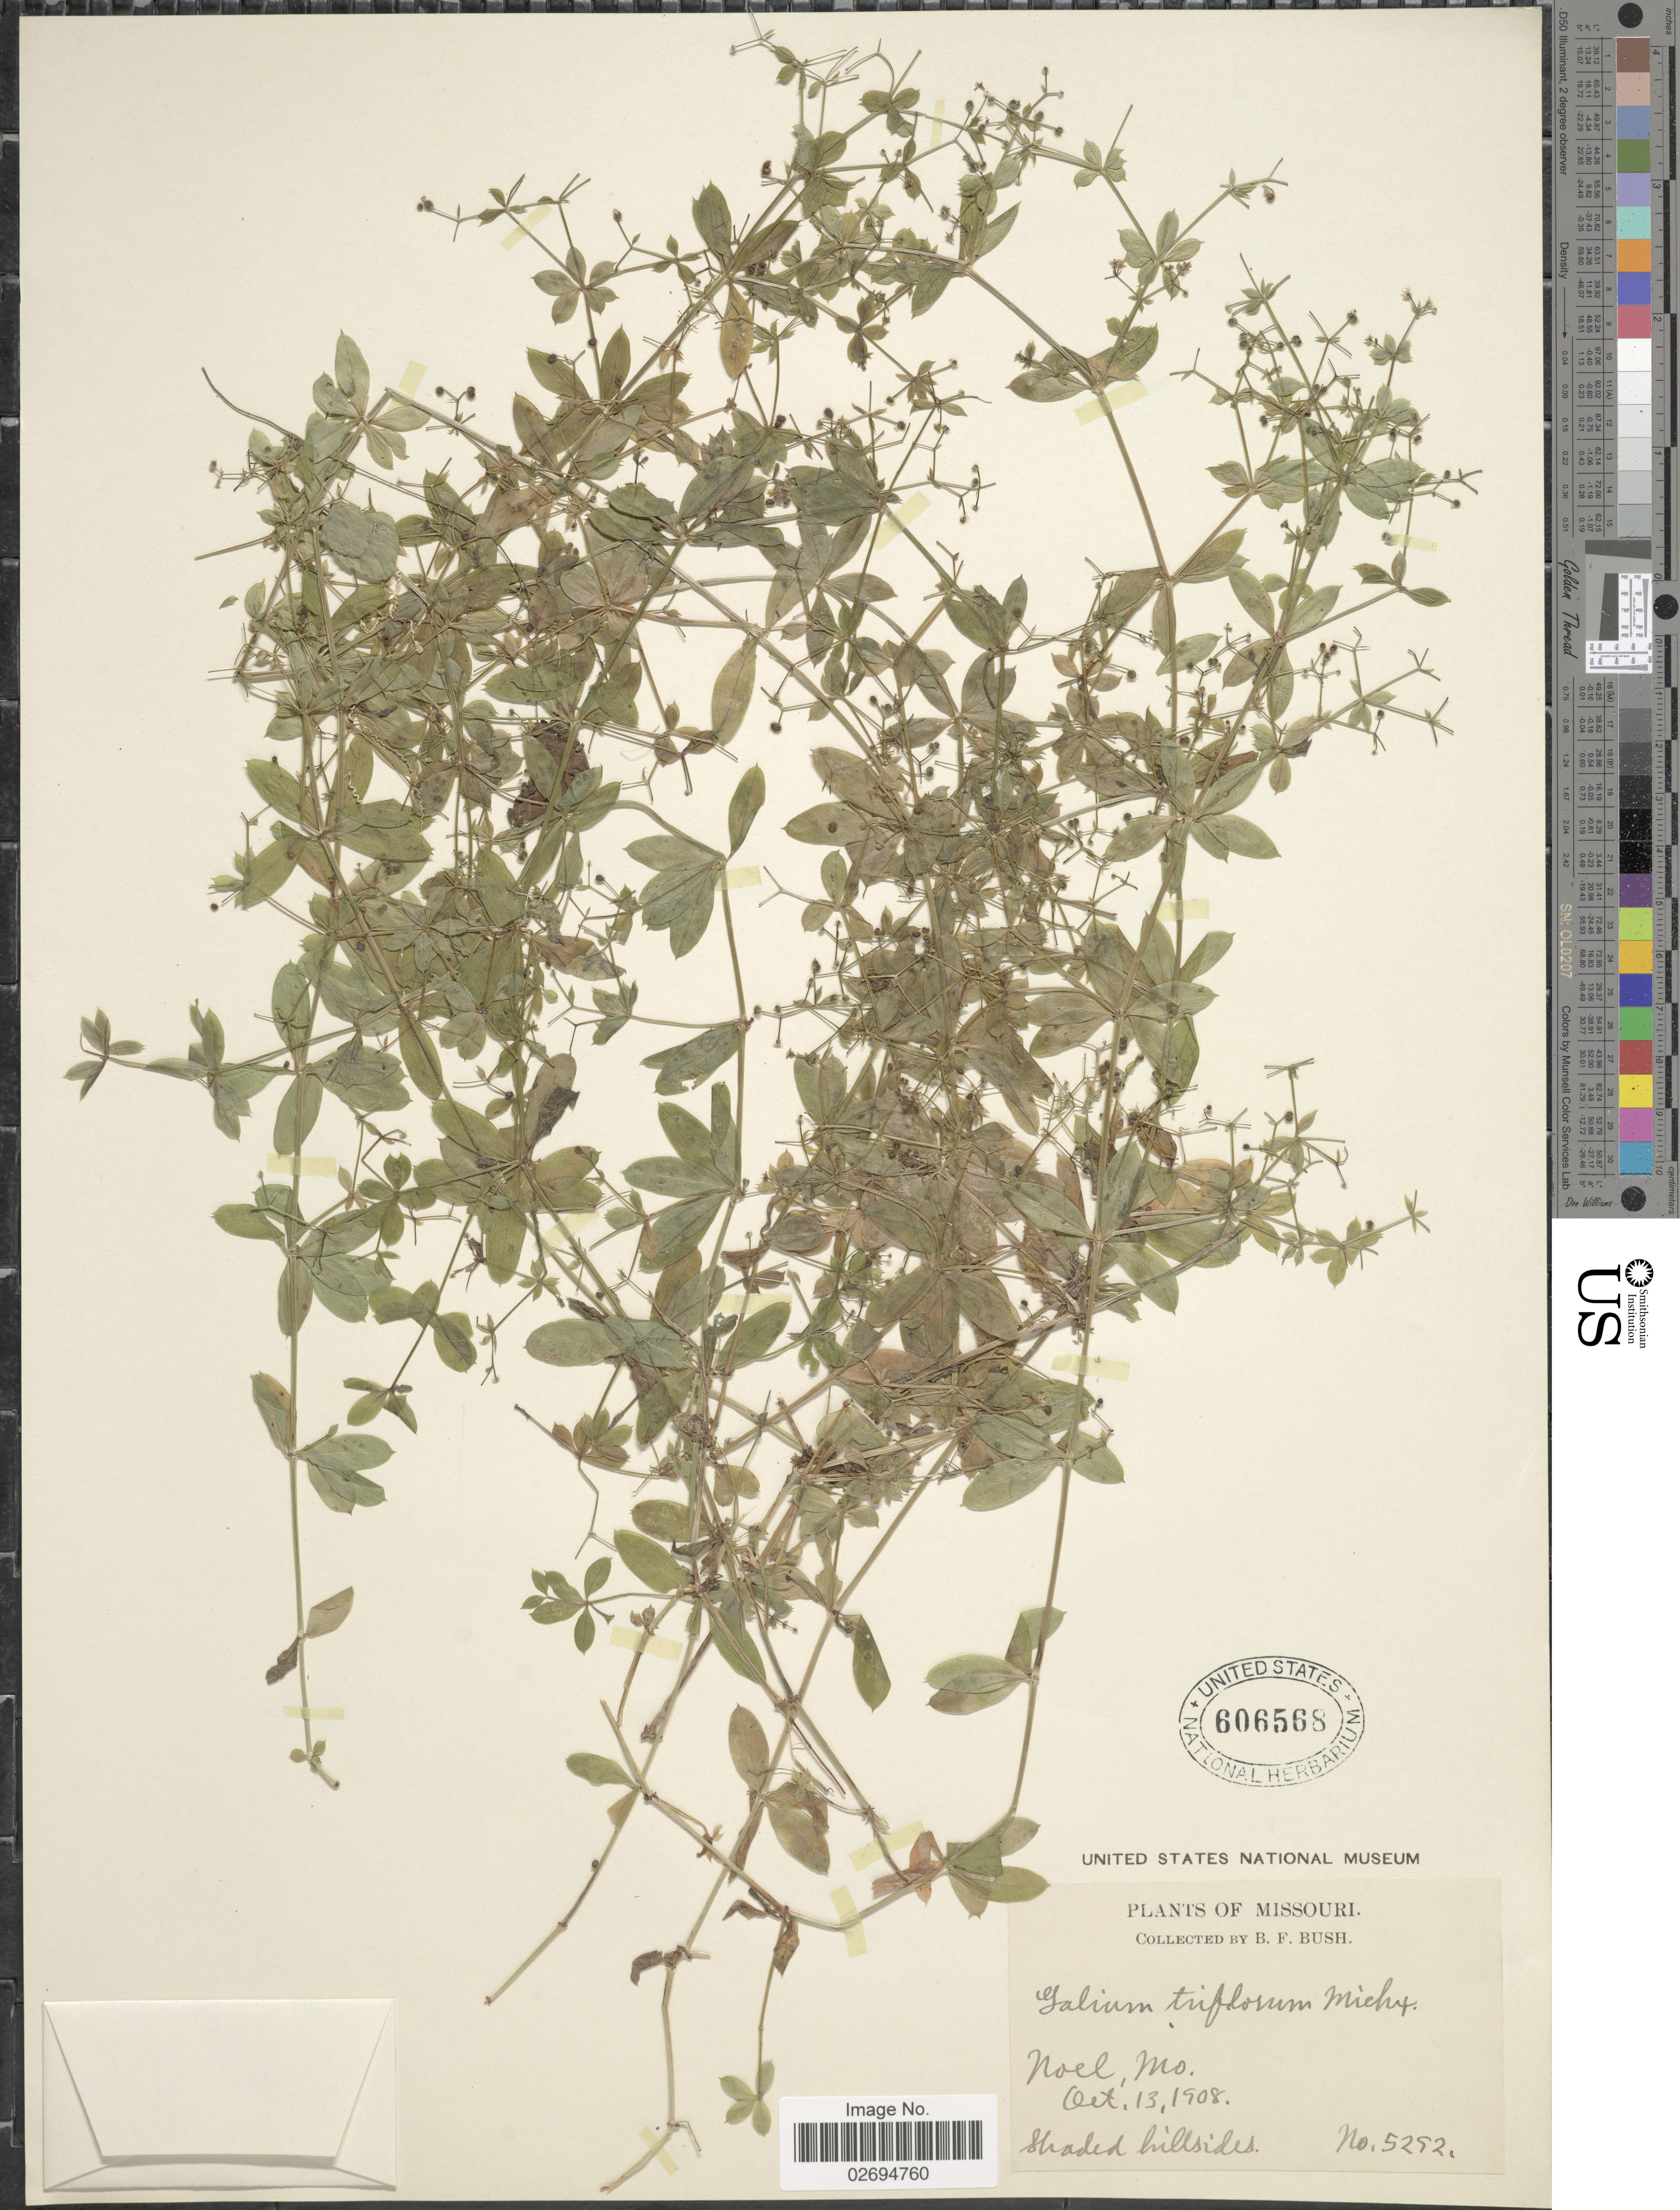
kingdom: Plantae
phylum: Tracheophyta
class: Magnoliopsida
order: Gentianales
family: Rubiaceae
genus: Galium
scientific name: Galium triflorum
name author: Michx.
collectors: B. F. Bush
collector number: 5292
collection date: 1908-10-13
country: United States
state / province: Missouri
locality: Noel, shaded hillsides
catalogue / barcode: US 606568